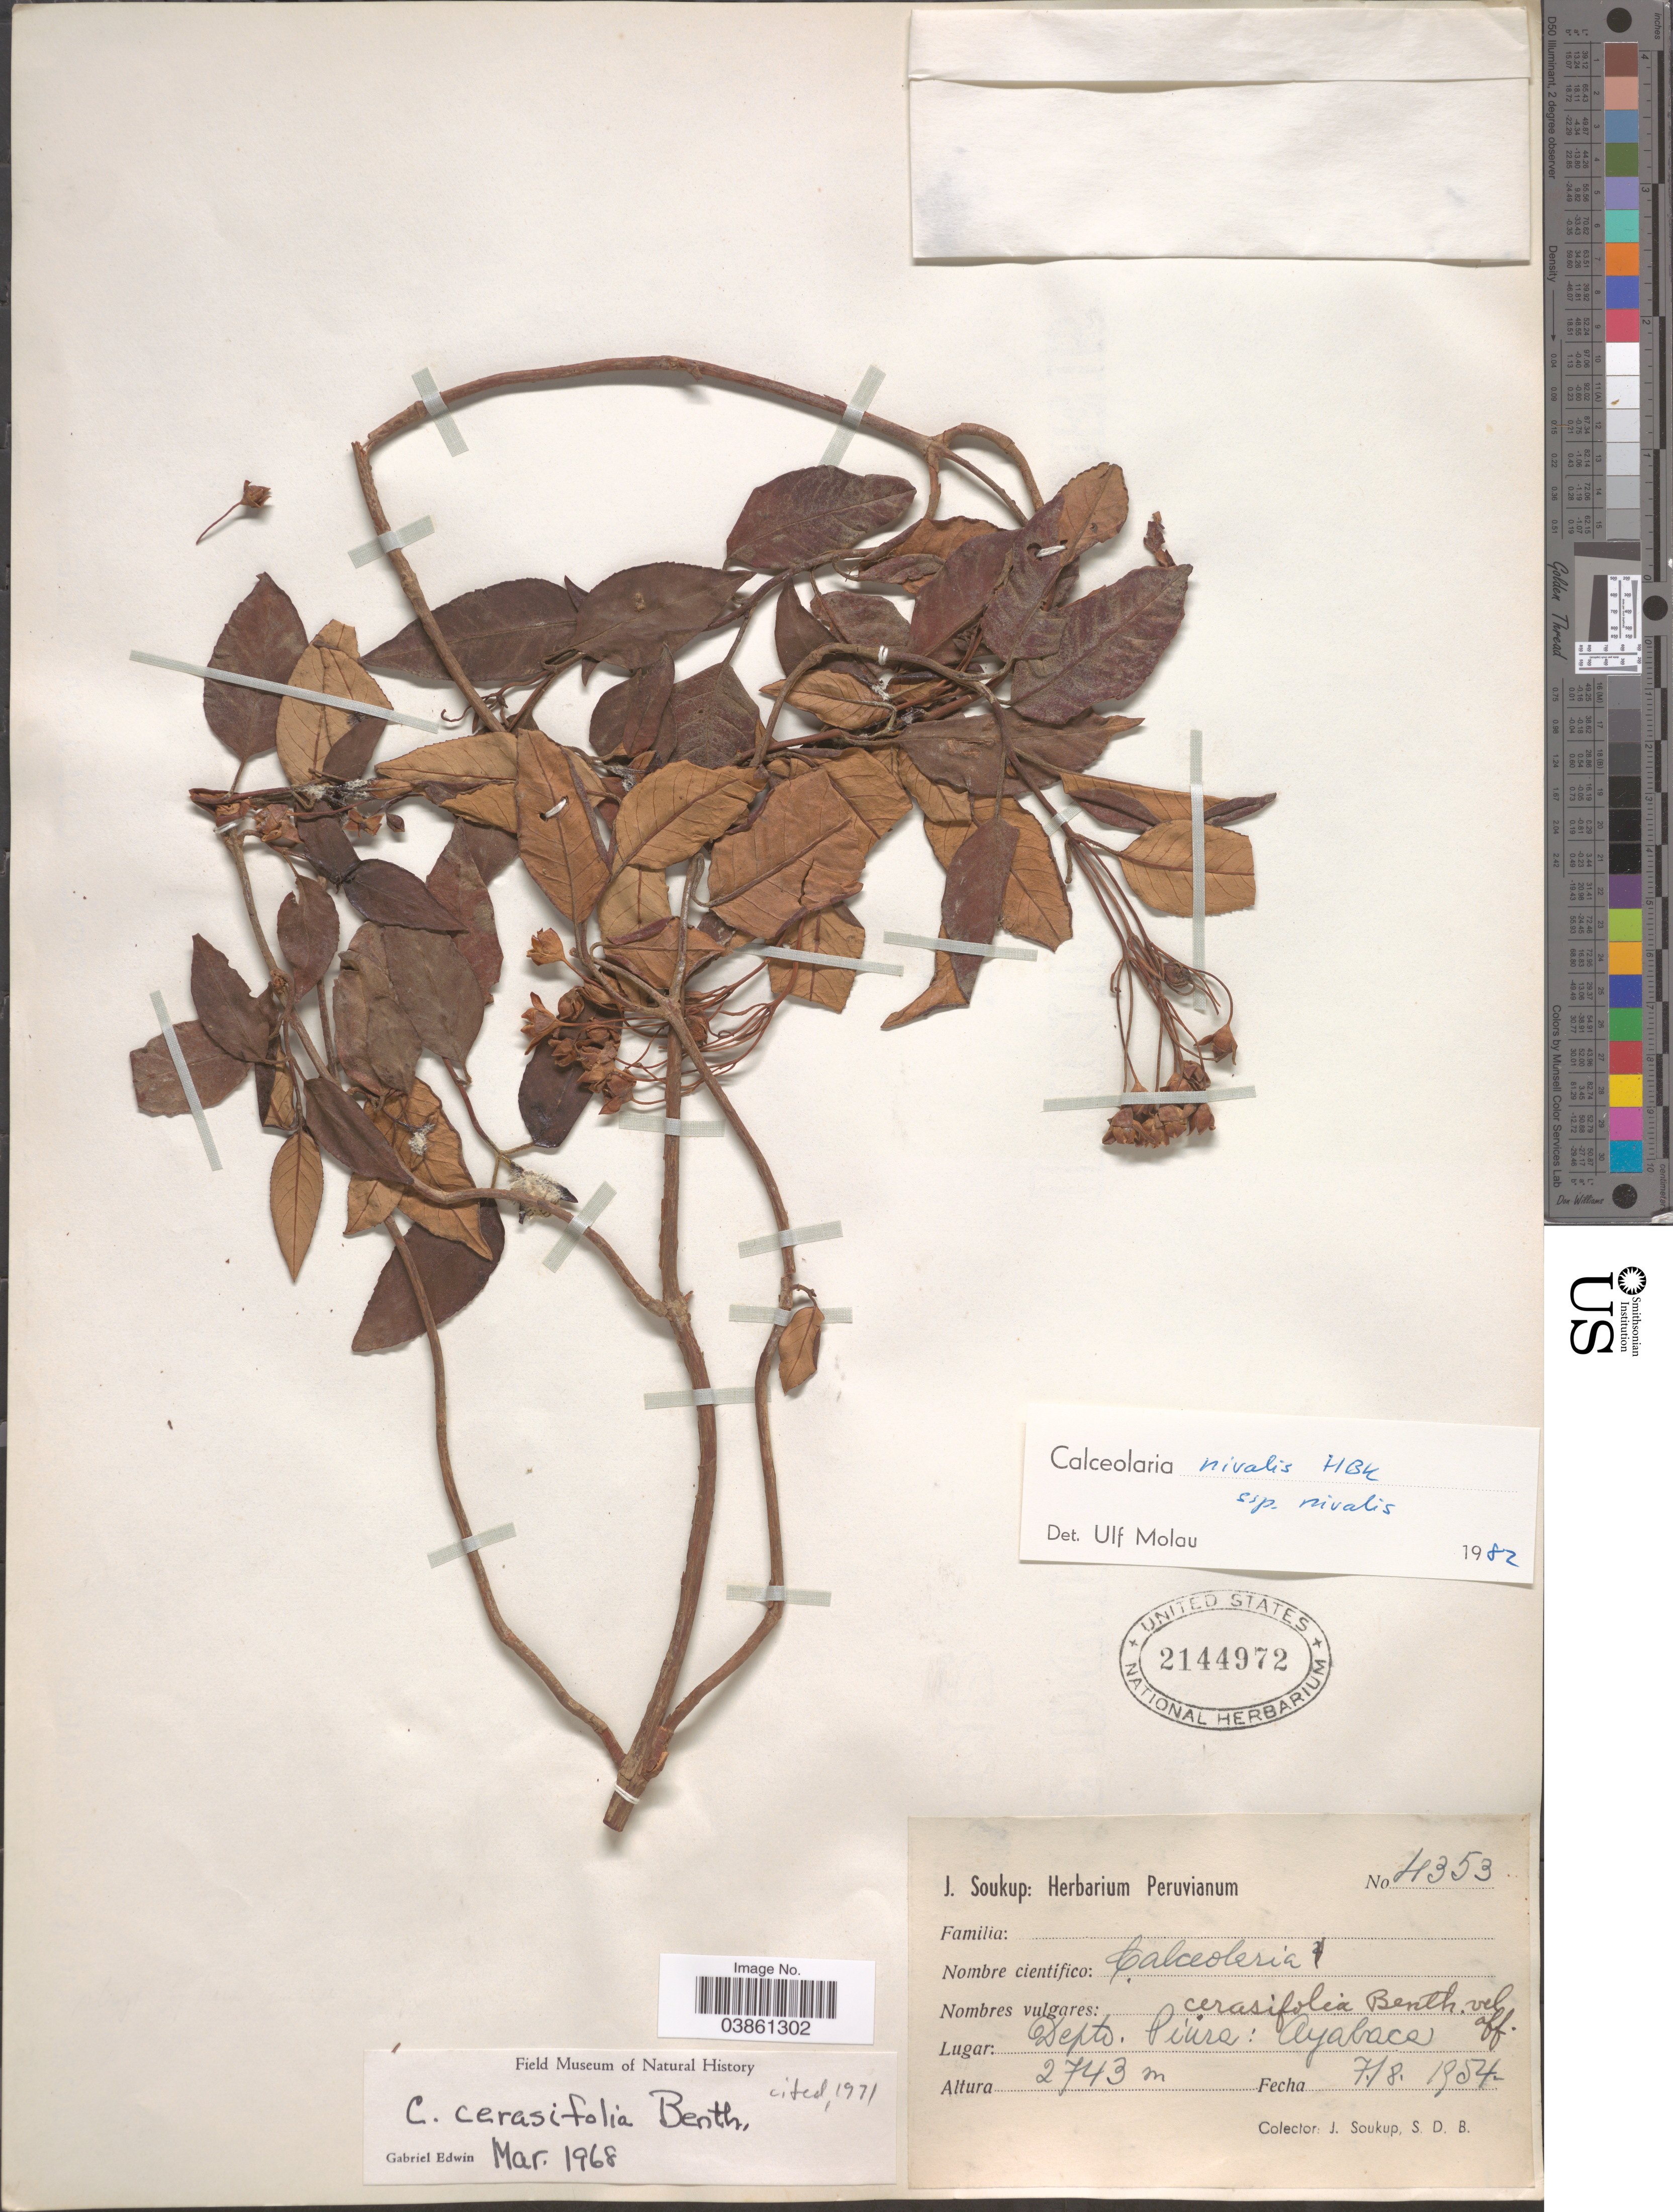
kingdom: Plantae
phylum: Tracheophyta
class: Magnoliopsida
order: Lamiales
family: Calceolariaceae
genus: Calceolaria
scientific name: Calceolaria nivalis subsp. nivalis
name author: Kunth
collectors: J. Soukup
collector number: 4353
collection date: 1954-08-07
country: Peru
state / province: Piura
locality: Depto. Piura: Ayabaca.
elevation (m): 2743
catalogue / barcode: US 2144972